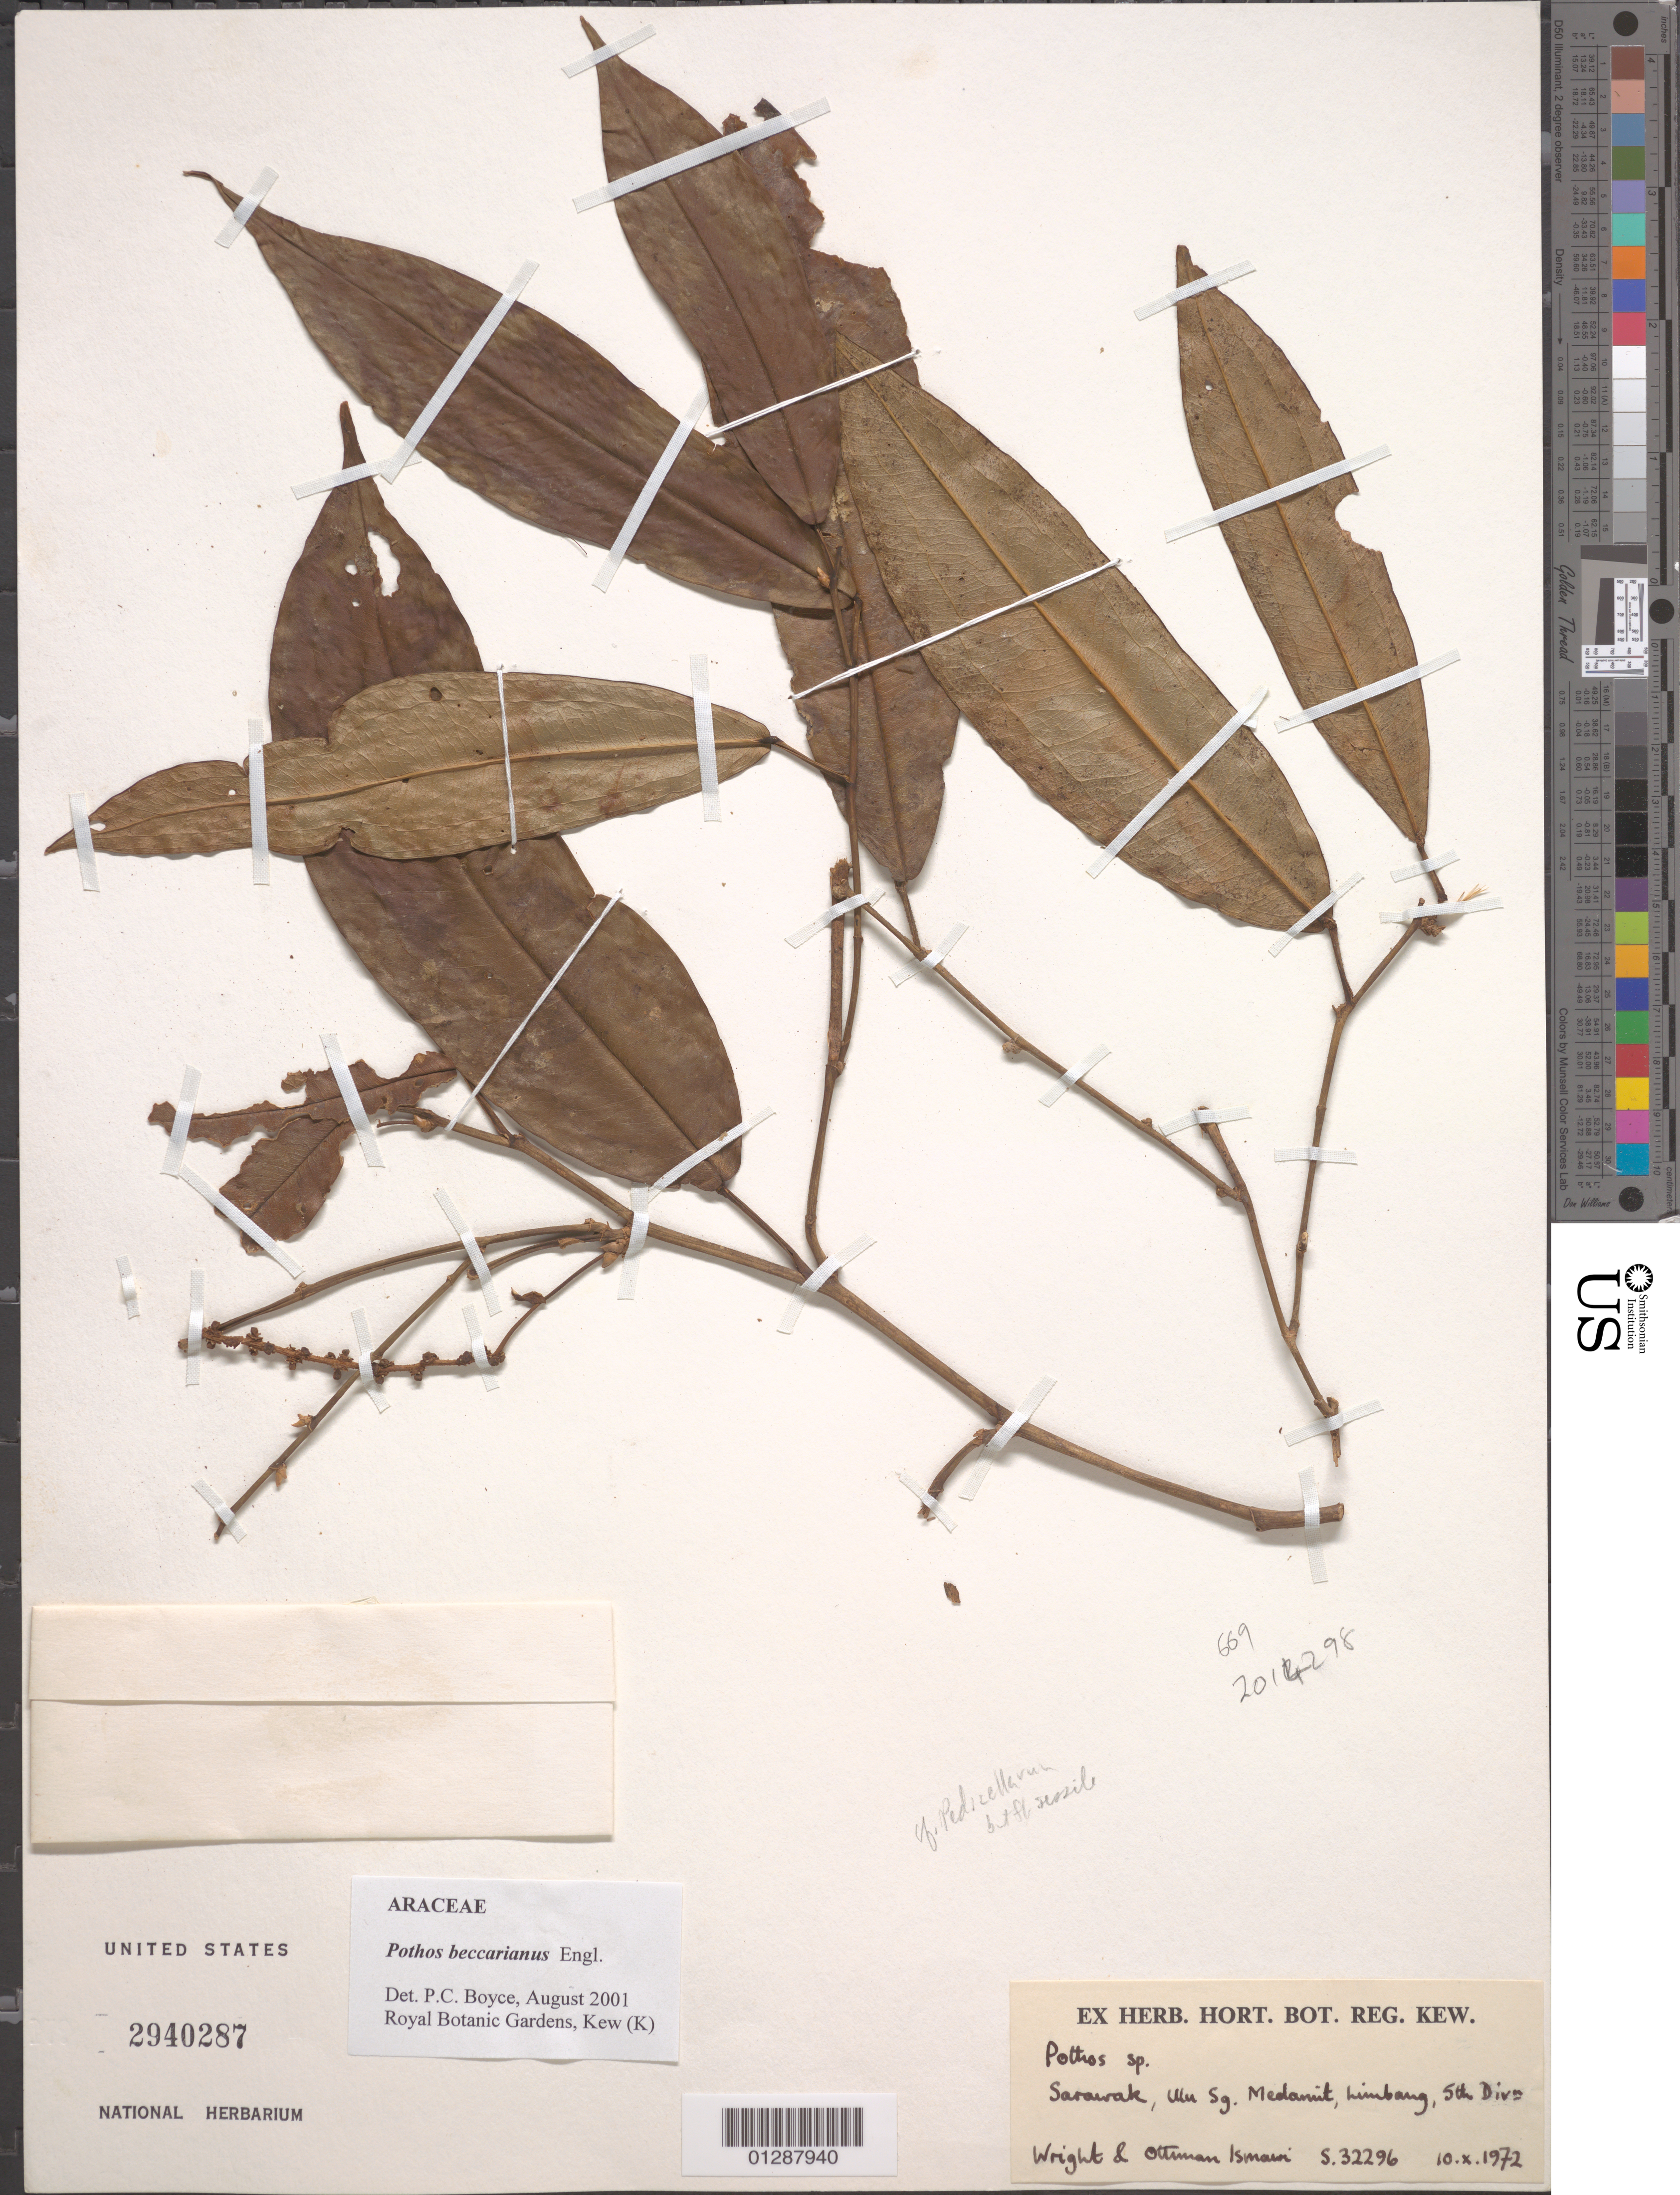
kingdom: Plantae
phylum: Tracheophyta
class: Liliopsida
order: Alismatales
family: Araceae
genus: Pothos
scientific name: Pothos beccarianus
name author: Engl.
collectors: Wright, -- & O. Ismawi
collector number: S32296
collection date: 1972-10-10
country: Malaysia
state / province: Sarawak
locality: Ulu Sg. Medamit, Limbang, 5th Divn.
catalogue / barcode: US 2940287